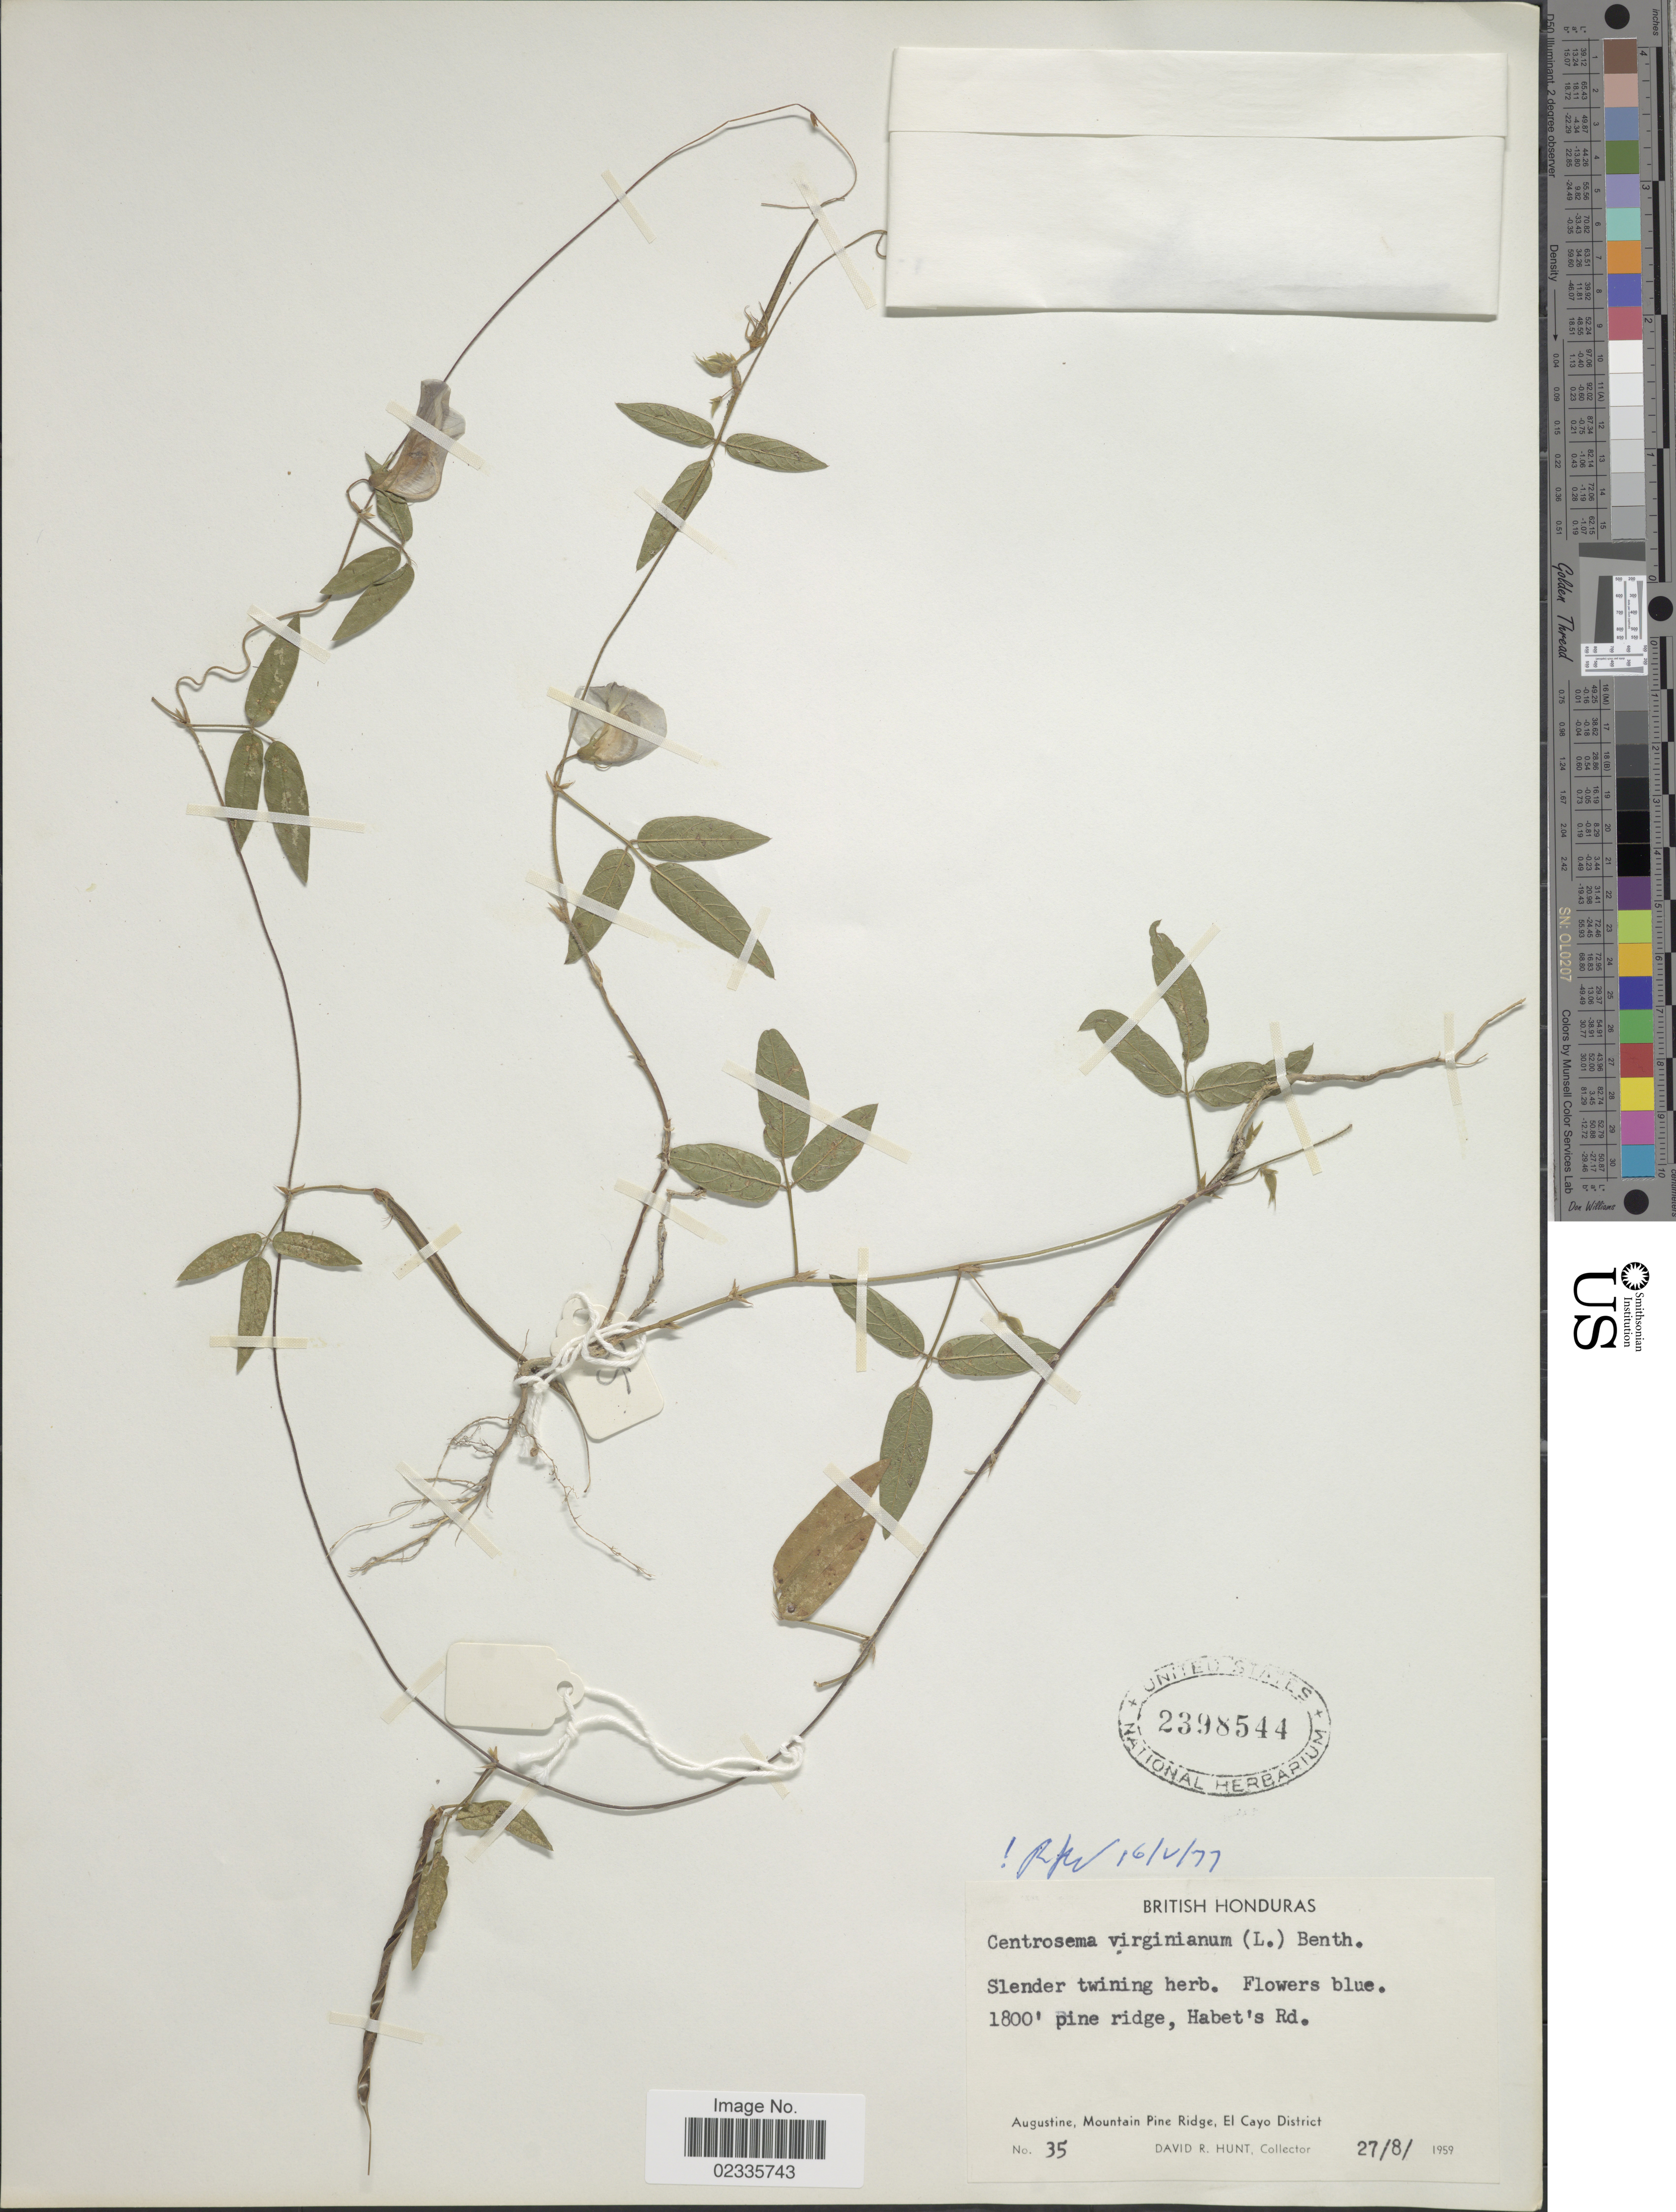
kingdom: Plantae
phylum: Tracheophyta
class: Magnoliopsida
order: Fabales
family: Fabaceae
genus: Centrosema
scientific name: Centrosema virginianum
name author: (L.) Benth.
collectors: D. R. Hunt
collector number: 35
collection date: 1959-08-27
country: Belize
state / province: Cayo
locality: British Honduras. 1800' pine ridge, Habet's Rd. Augustine, Mountain Pine Ridge, El Cayo District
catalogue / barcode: US 2398544